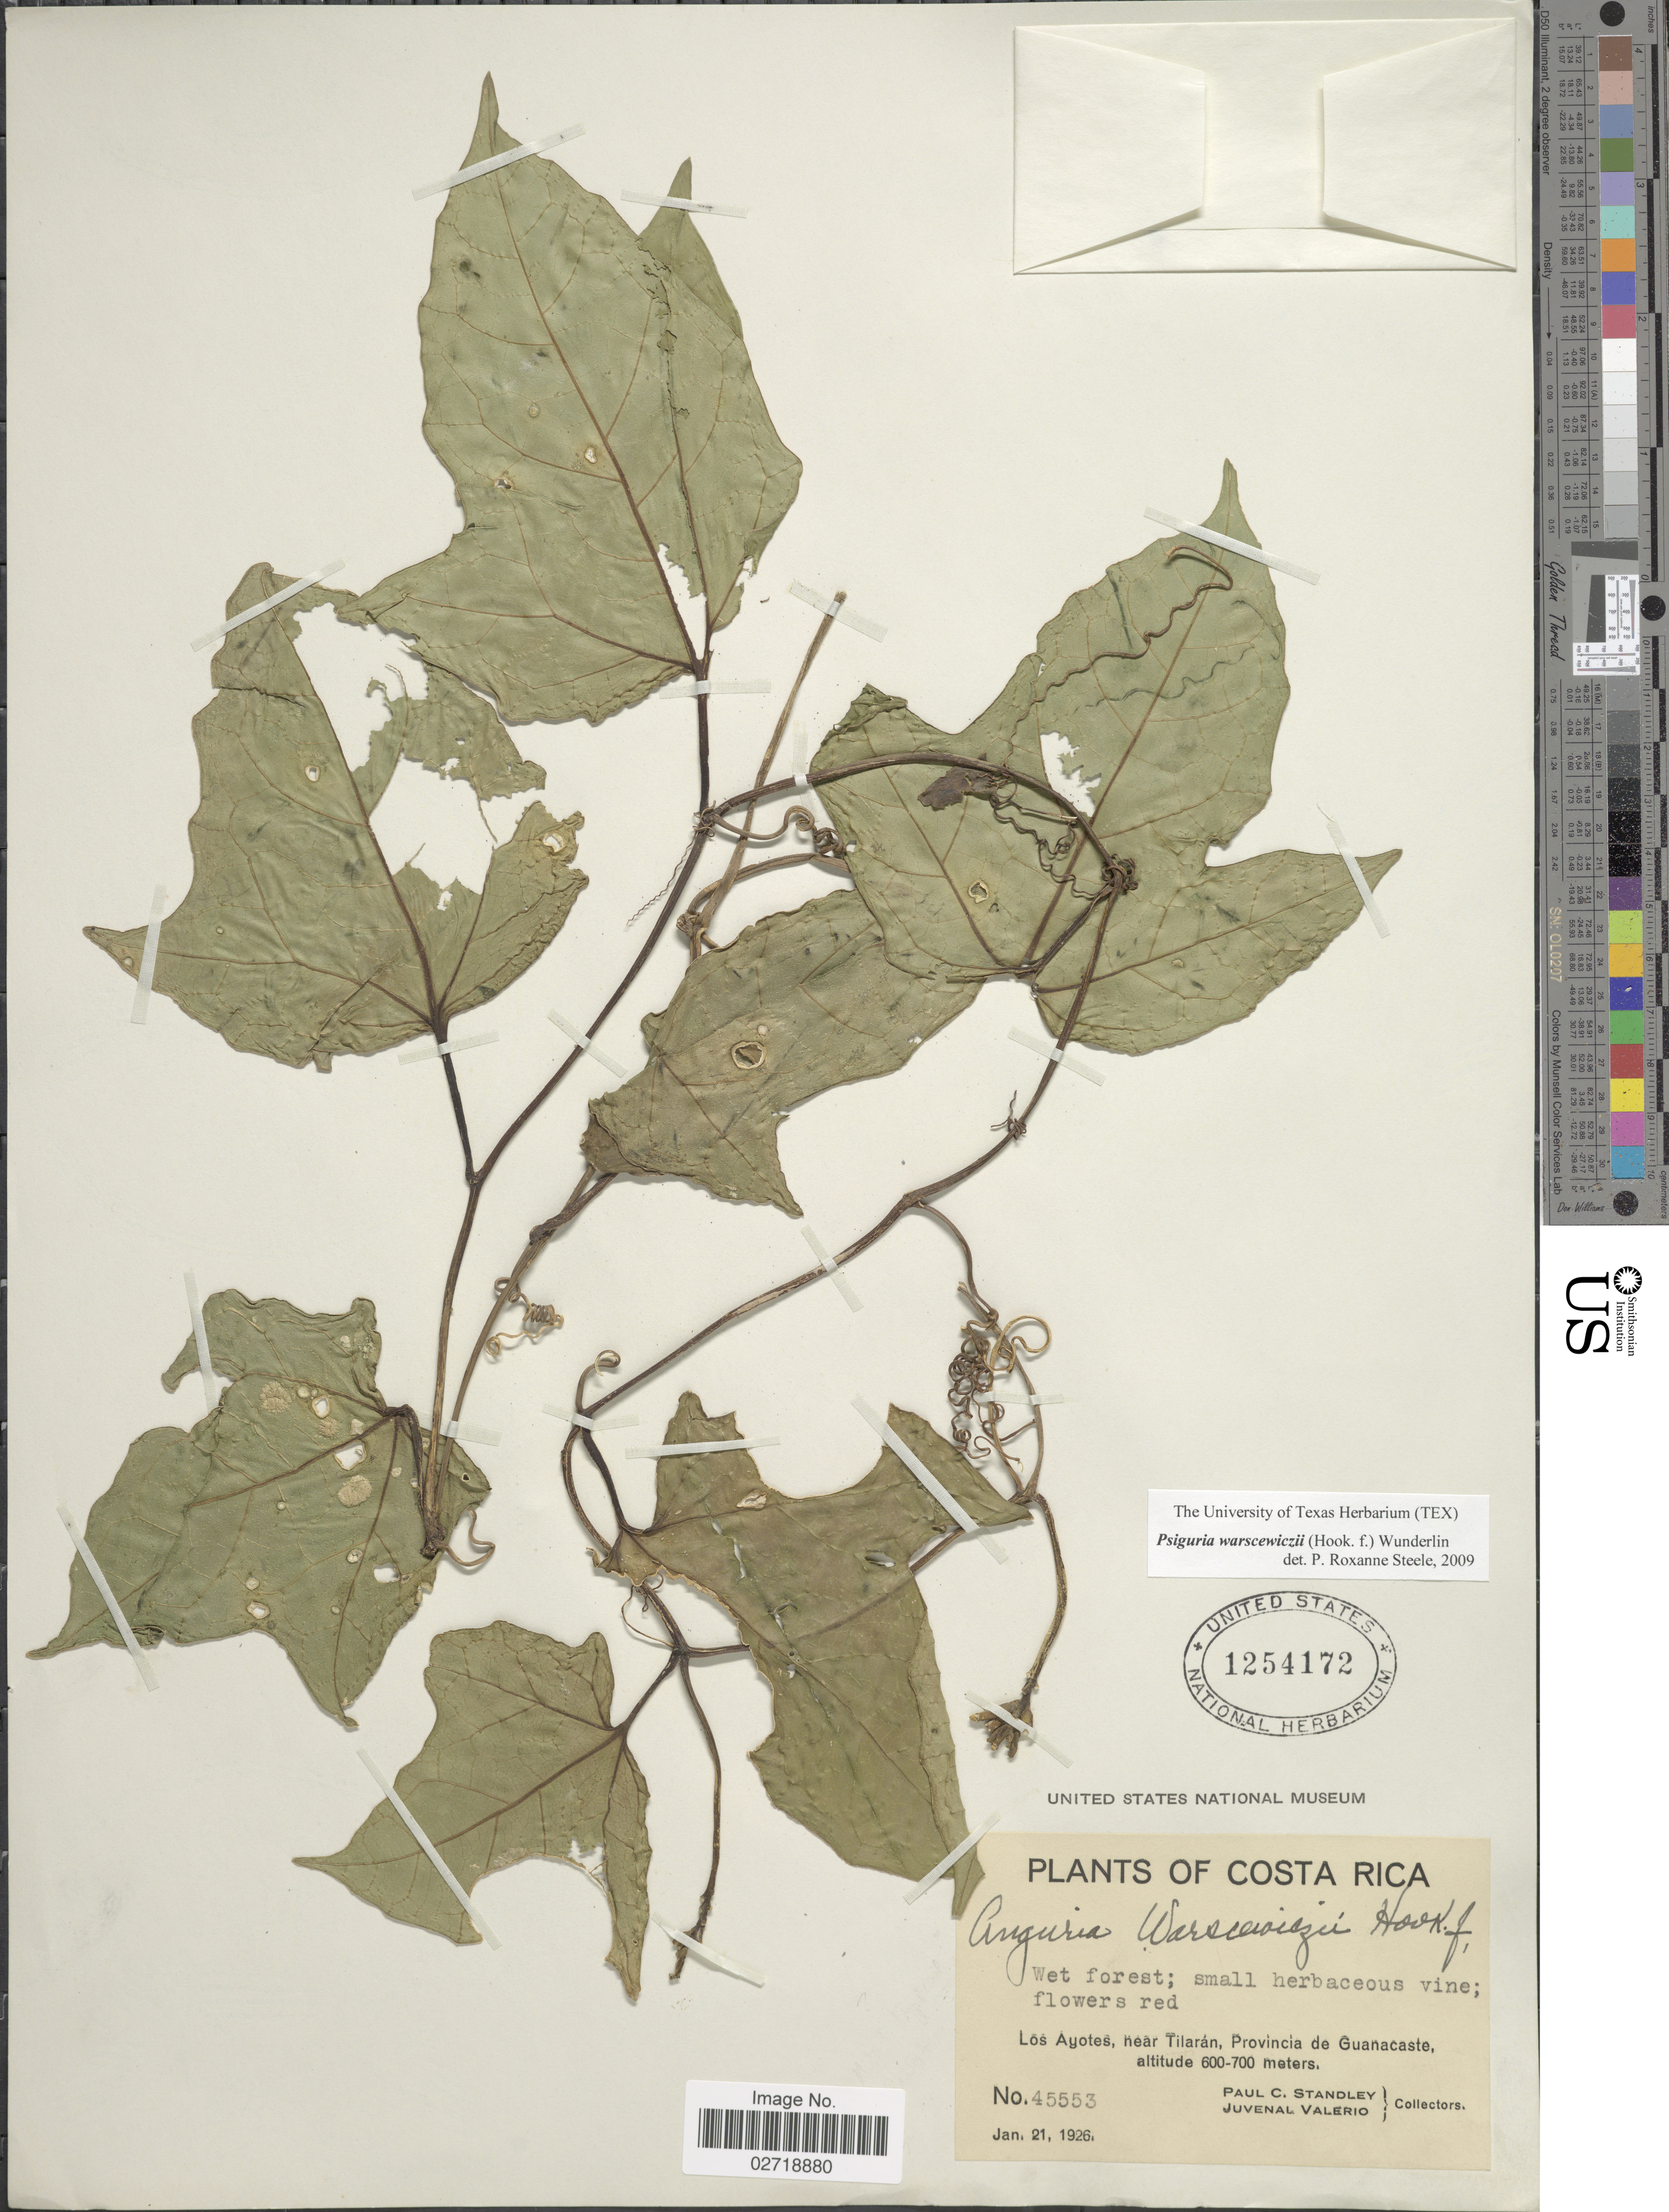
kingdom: Plantae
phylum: Tracheophyta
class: Magnoliopsida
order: Cucurbitales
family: Cucurbitaceae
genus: Psiguria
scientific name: Psiguria warscewiczii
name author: (Hook. f.) Wunderlin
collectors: P. C. Standley & J. Valerio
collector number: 45553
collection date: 1926-01-21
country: Costa Rica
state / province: Guanacaste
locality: Los Ayotes, near Tilaran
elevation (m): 600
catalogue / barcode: US 1254172